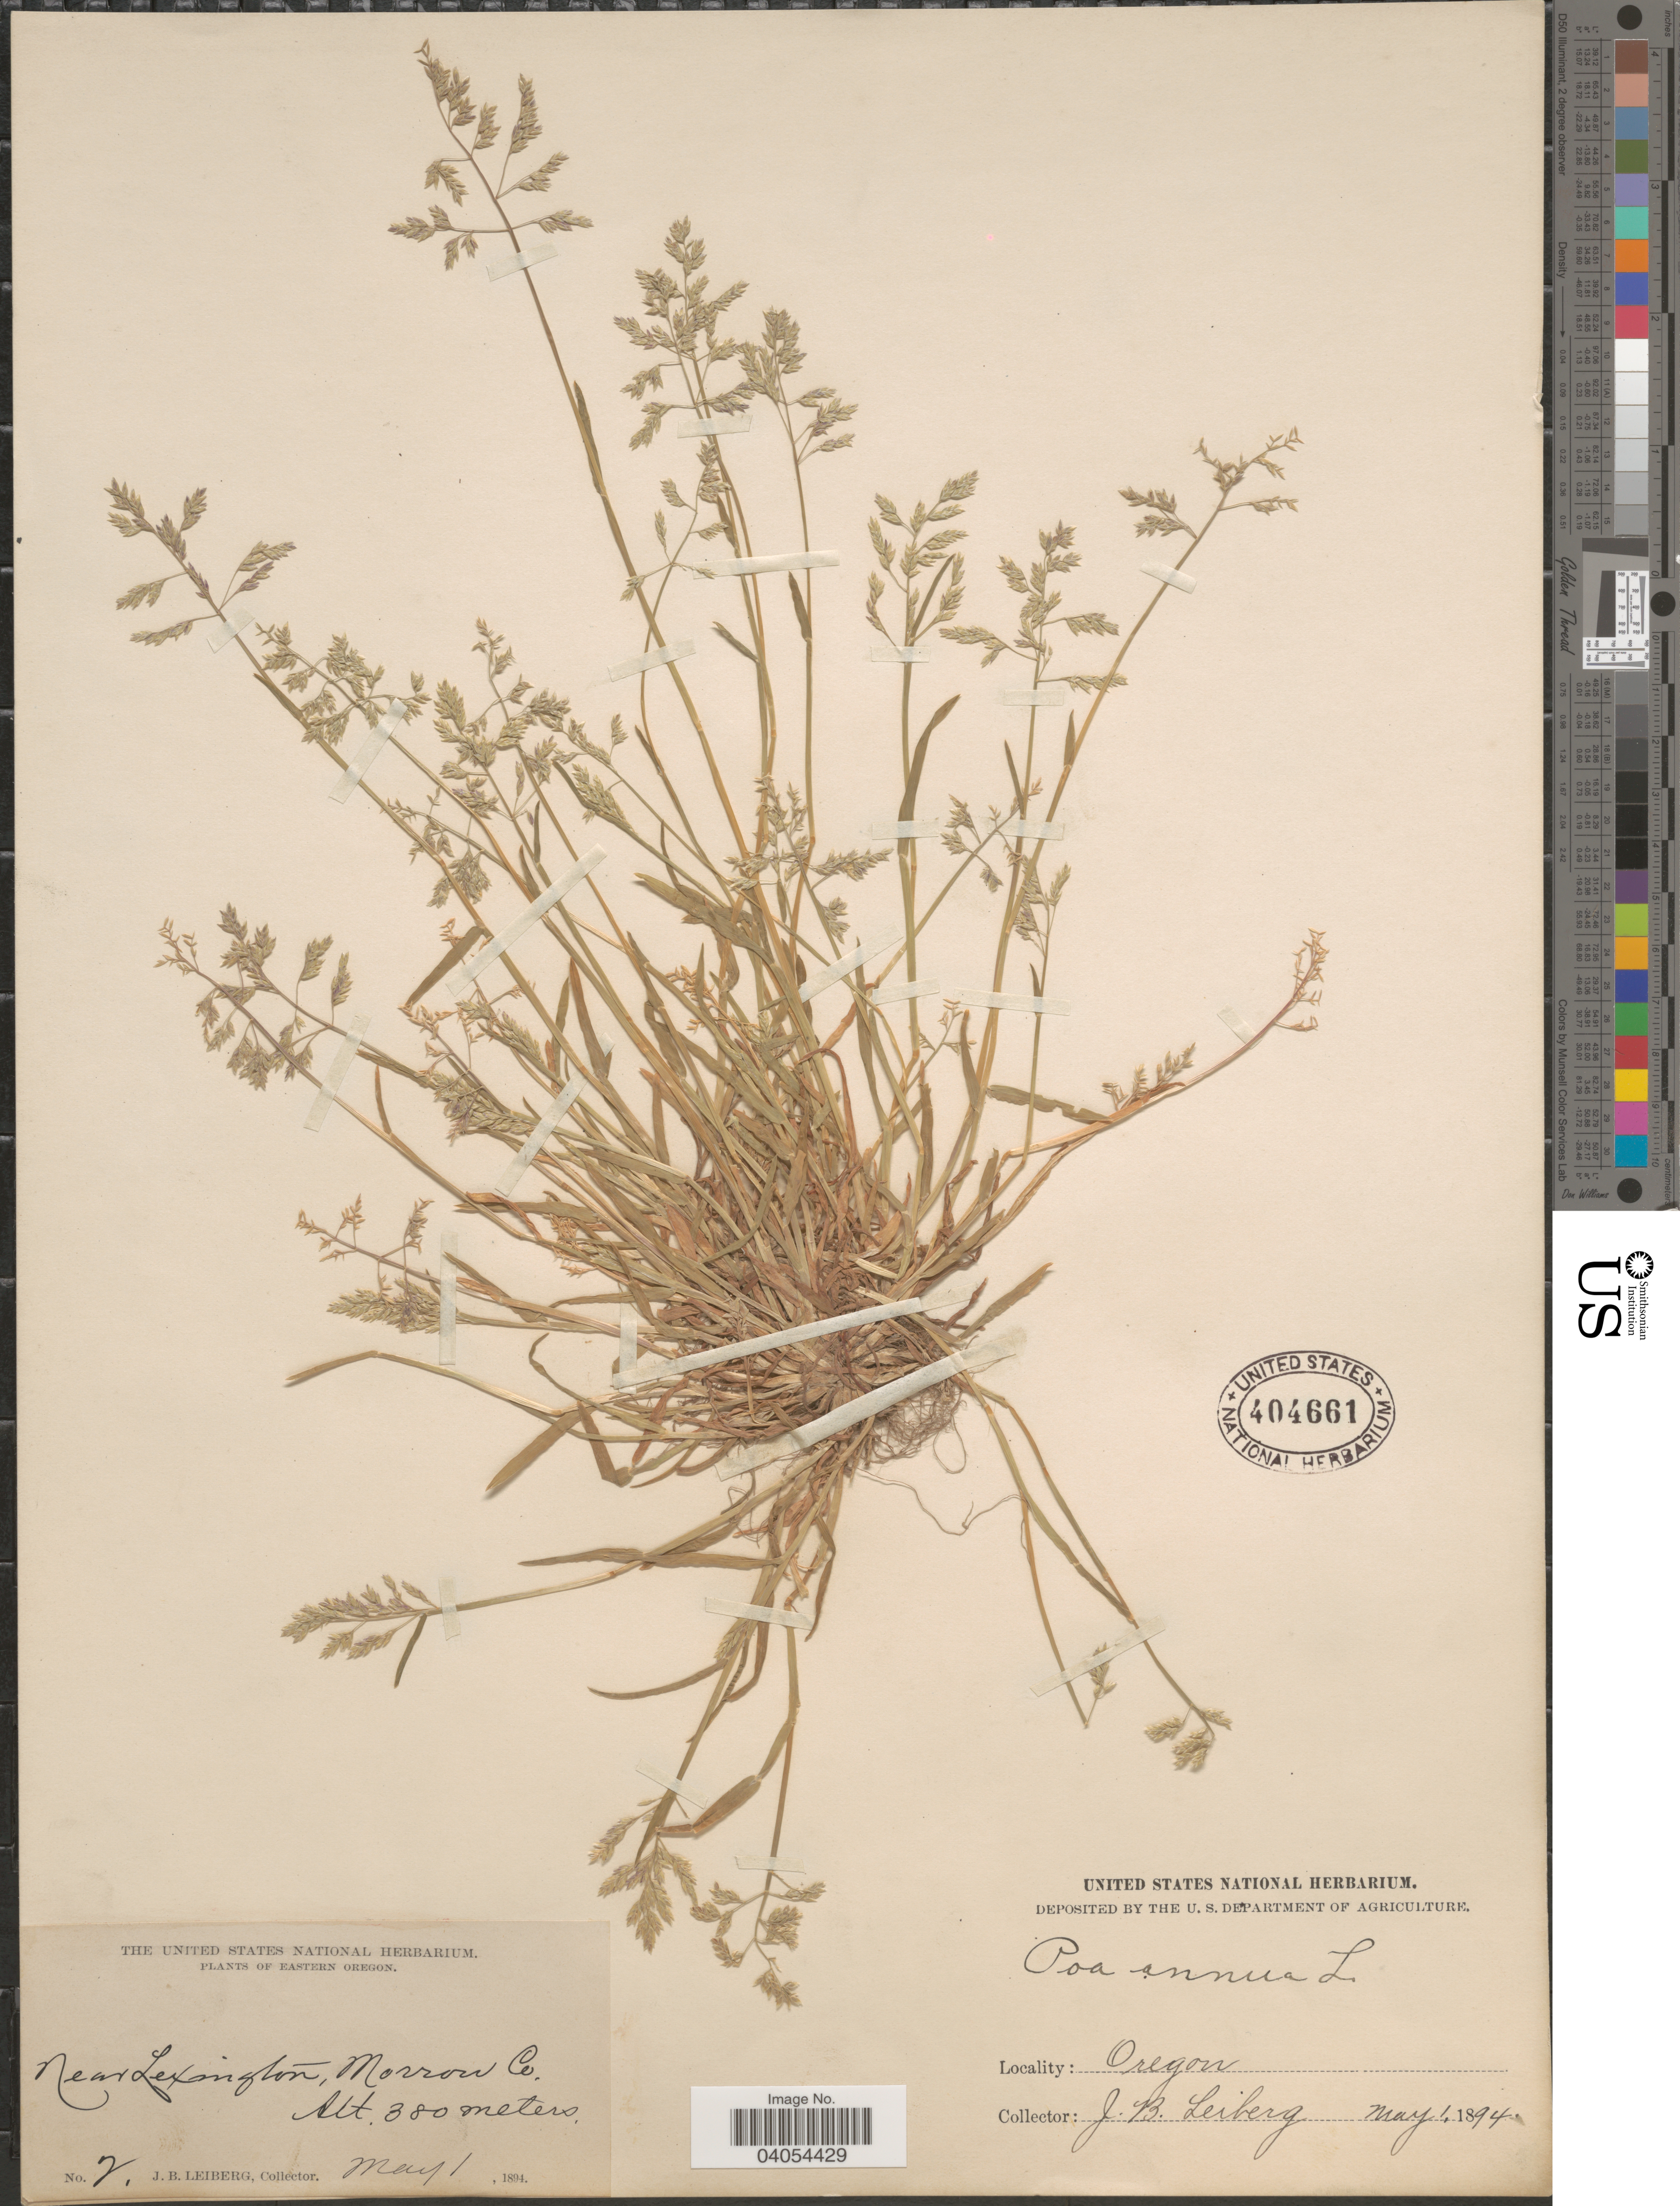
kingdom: Plantae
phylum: Tracheophyta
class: Liliopsida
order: Poales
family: Poaceae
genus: Poa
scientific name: Poa annua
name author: L.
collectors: J. B. Leiberg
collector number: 2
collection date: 1894-05-01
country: United States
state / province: Oregon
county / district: Morrow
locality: Eastern Oregon. Near Lexington, Morrow Co.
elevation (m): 380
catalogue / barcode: US 404661